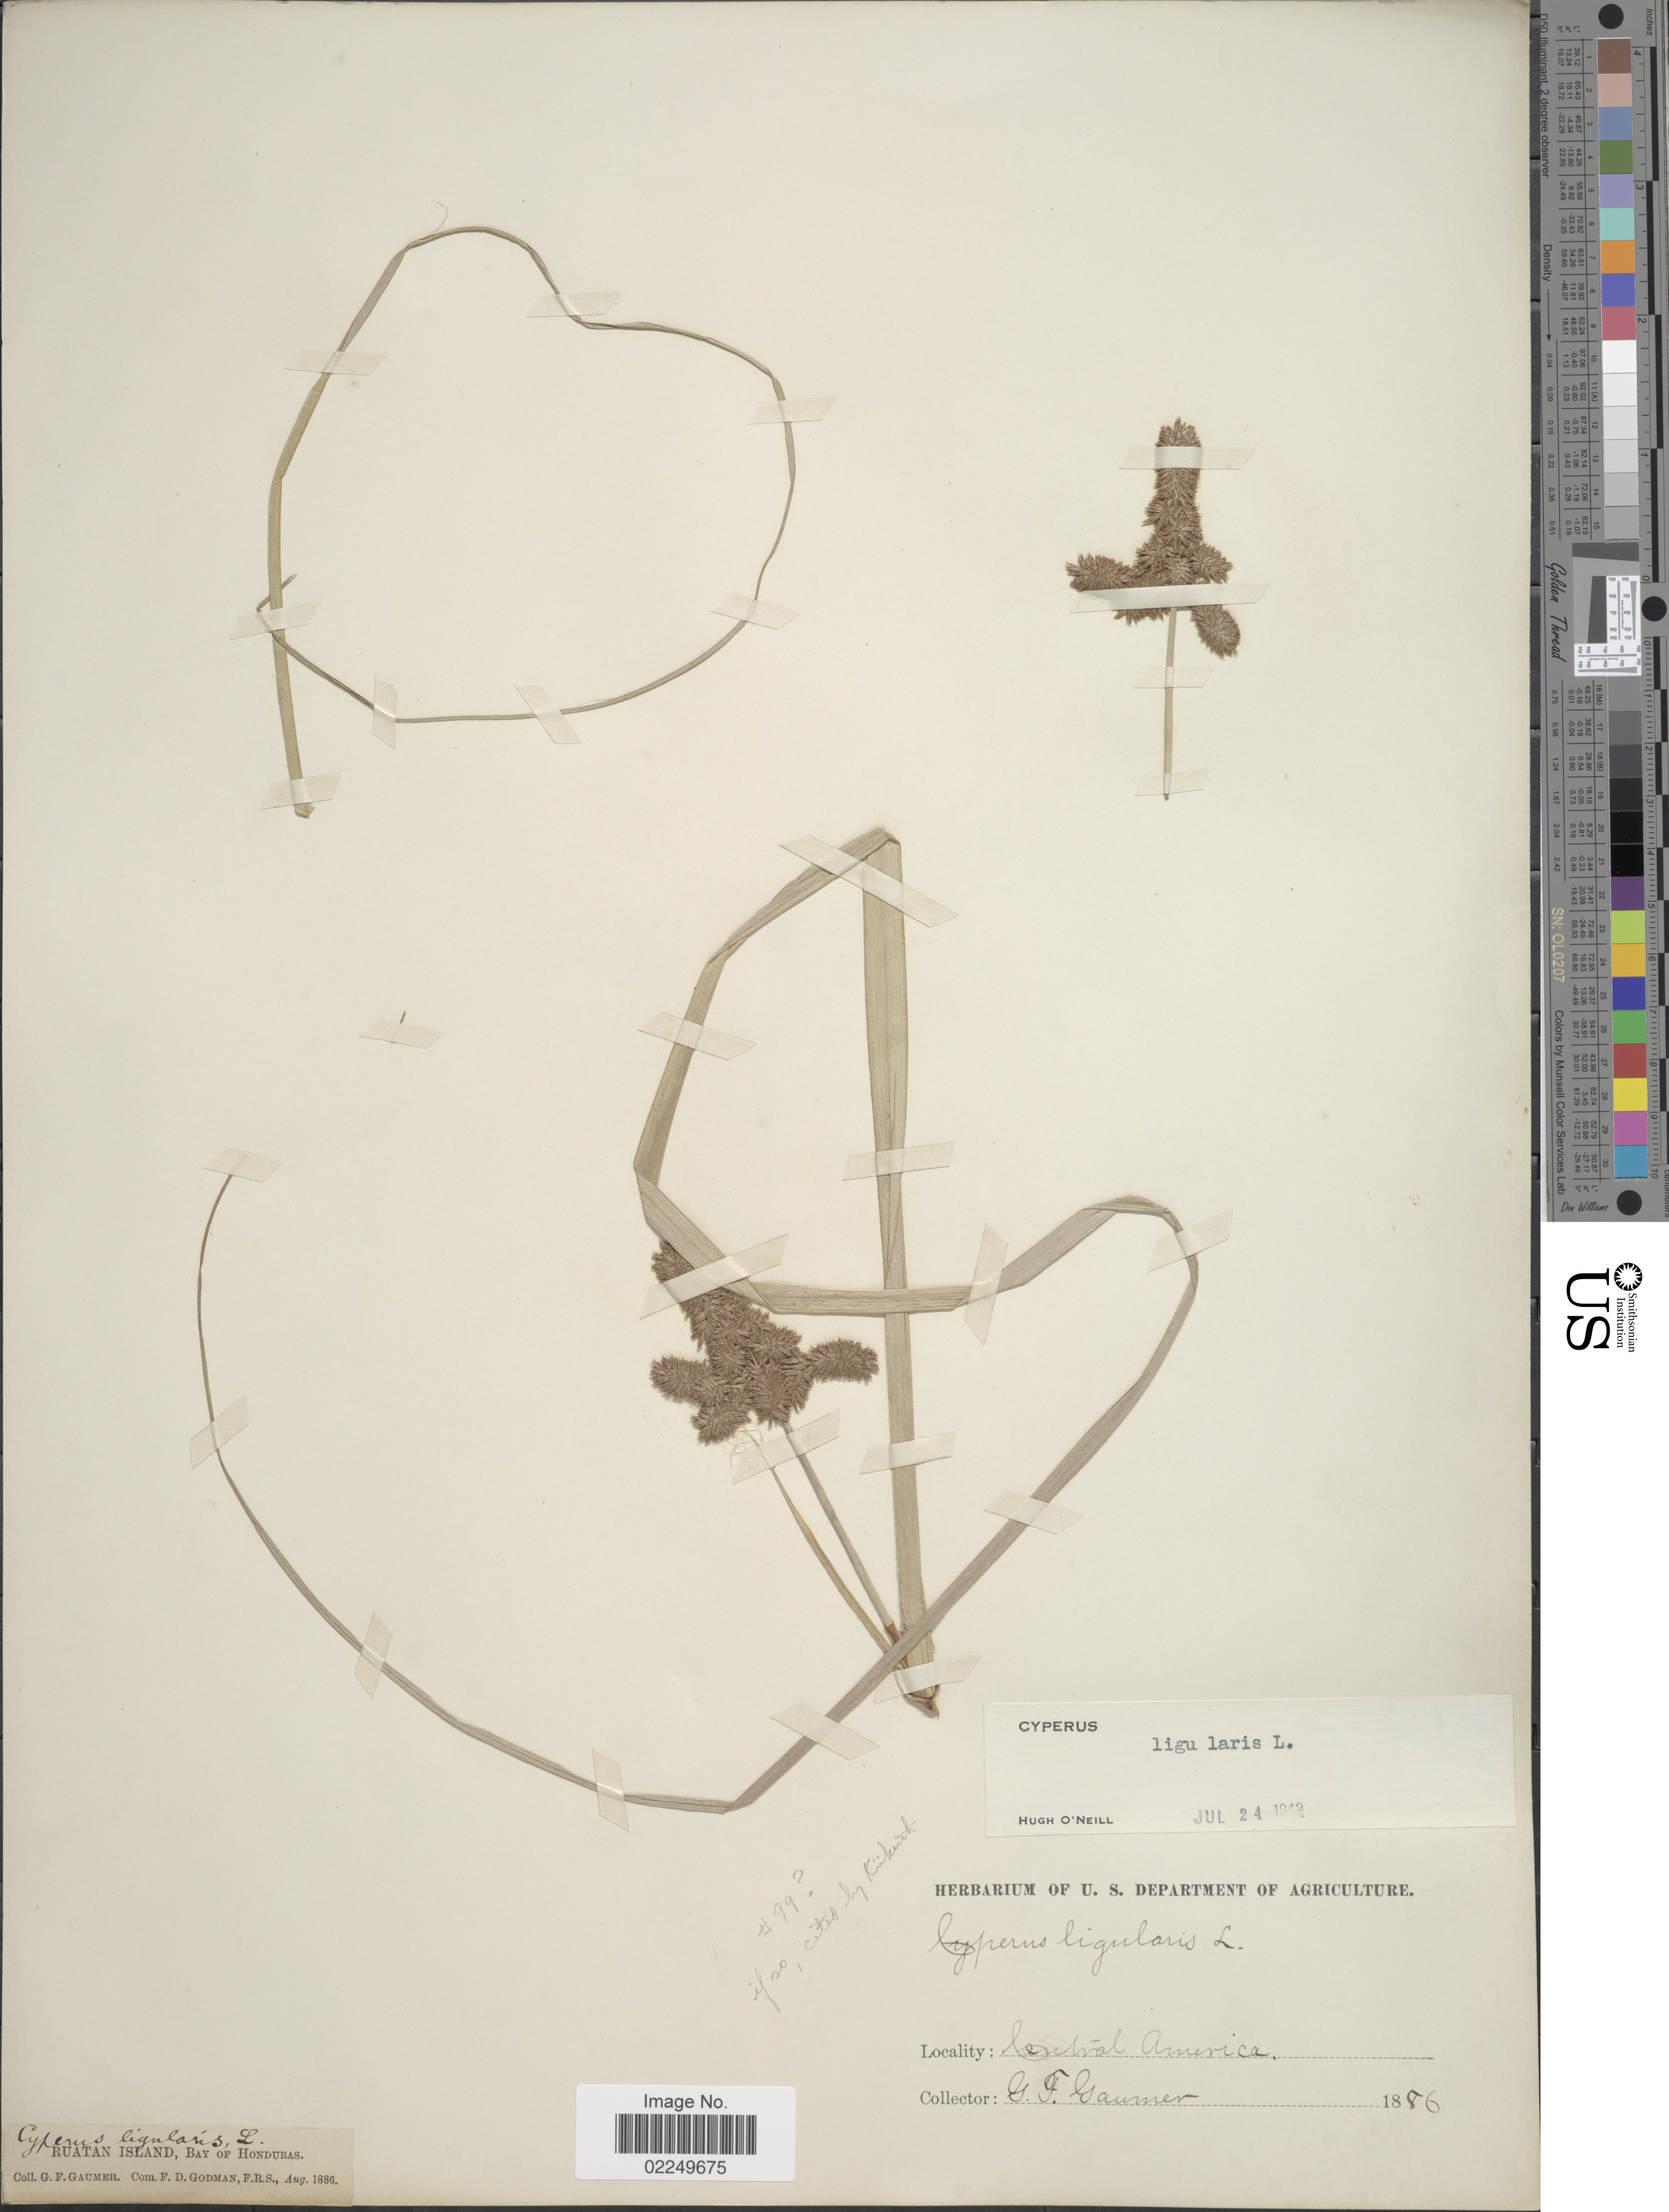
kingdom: Plantae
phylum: Tracheophyta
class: Liliopsida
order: Poales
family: Cyperaceae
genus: Cyperus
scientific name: Cyperus ligularis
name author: L.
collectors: G. F. Gaumer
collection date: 1886-08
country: Honduras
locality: Ruatan Island, Bay of Honduras, Central America